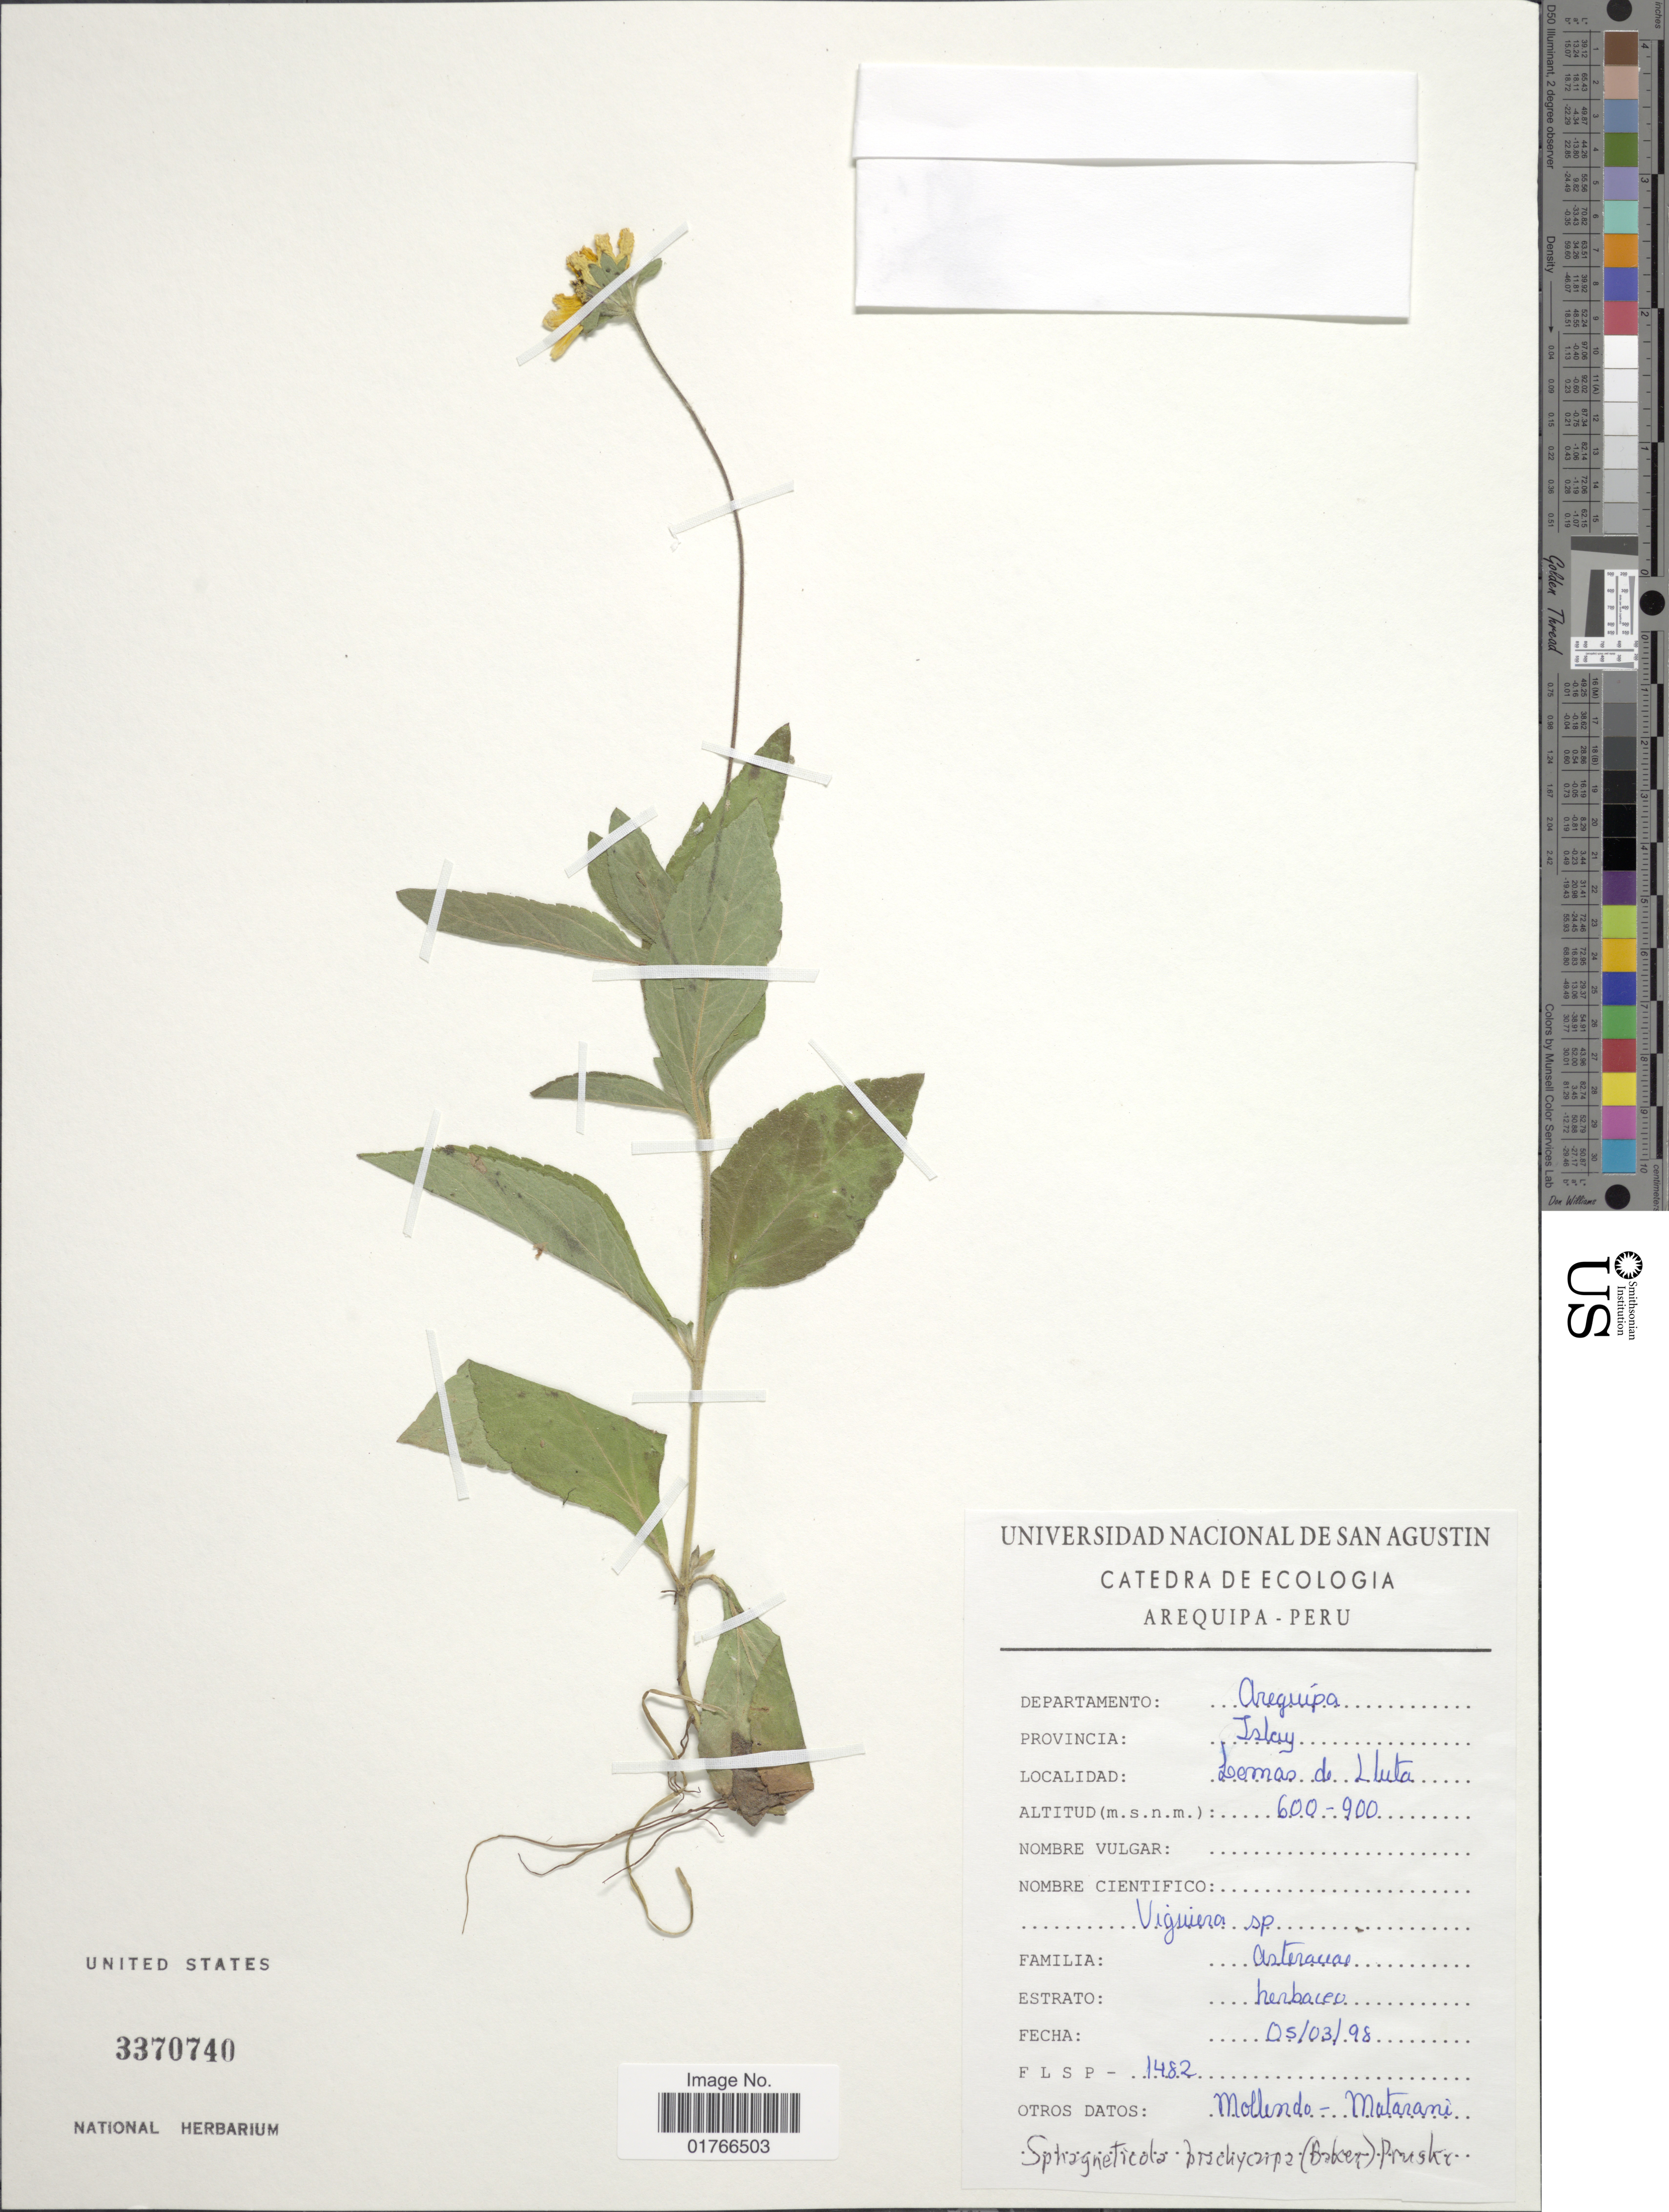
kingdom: Plantae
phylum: Tracheophyta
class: Magnoliopsida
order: Asterales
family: Asteraceae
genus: Sphagneticola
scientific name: Sphagneticola brachycarpa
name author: (Baker) Pruski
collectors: -. Mollendo & Matarani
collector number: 1482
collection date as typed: Transcribed d/m/y: 5/3/98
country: Peru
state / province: Arequipa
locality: Lomas de Lluta, Provincia Islay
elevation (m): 600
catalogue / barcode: US 3370740